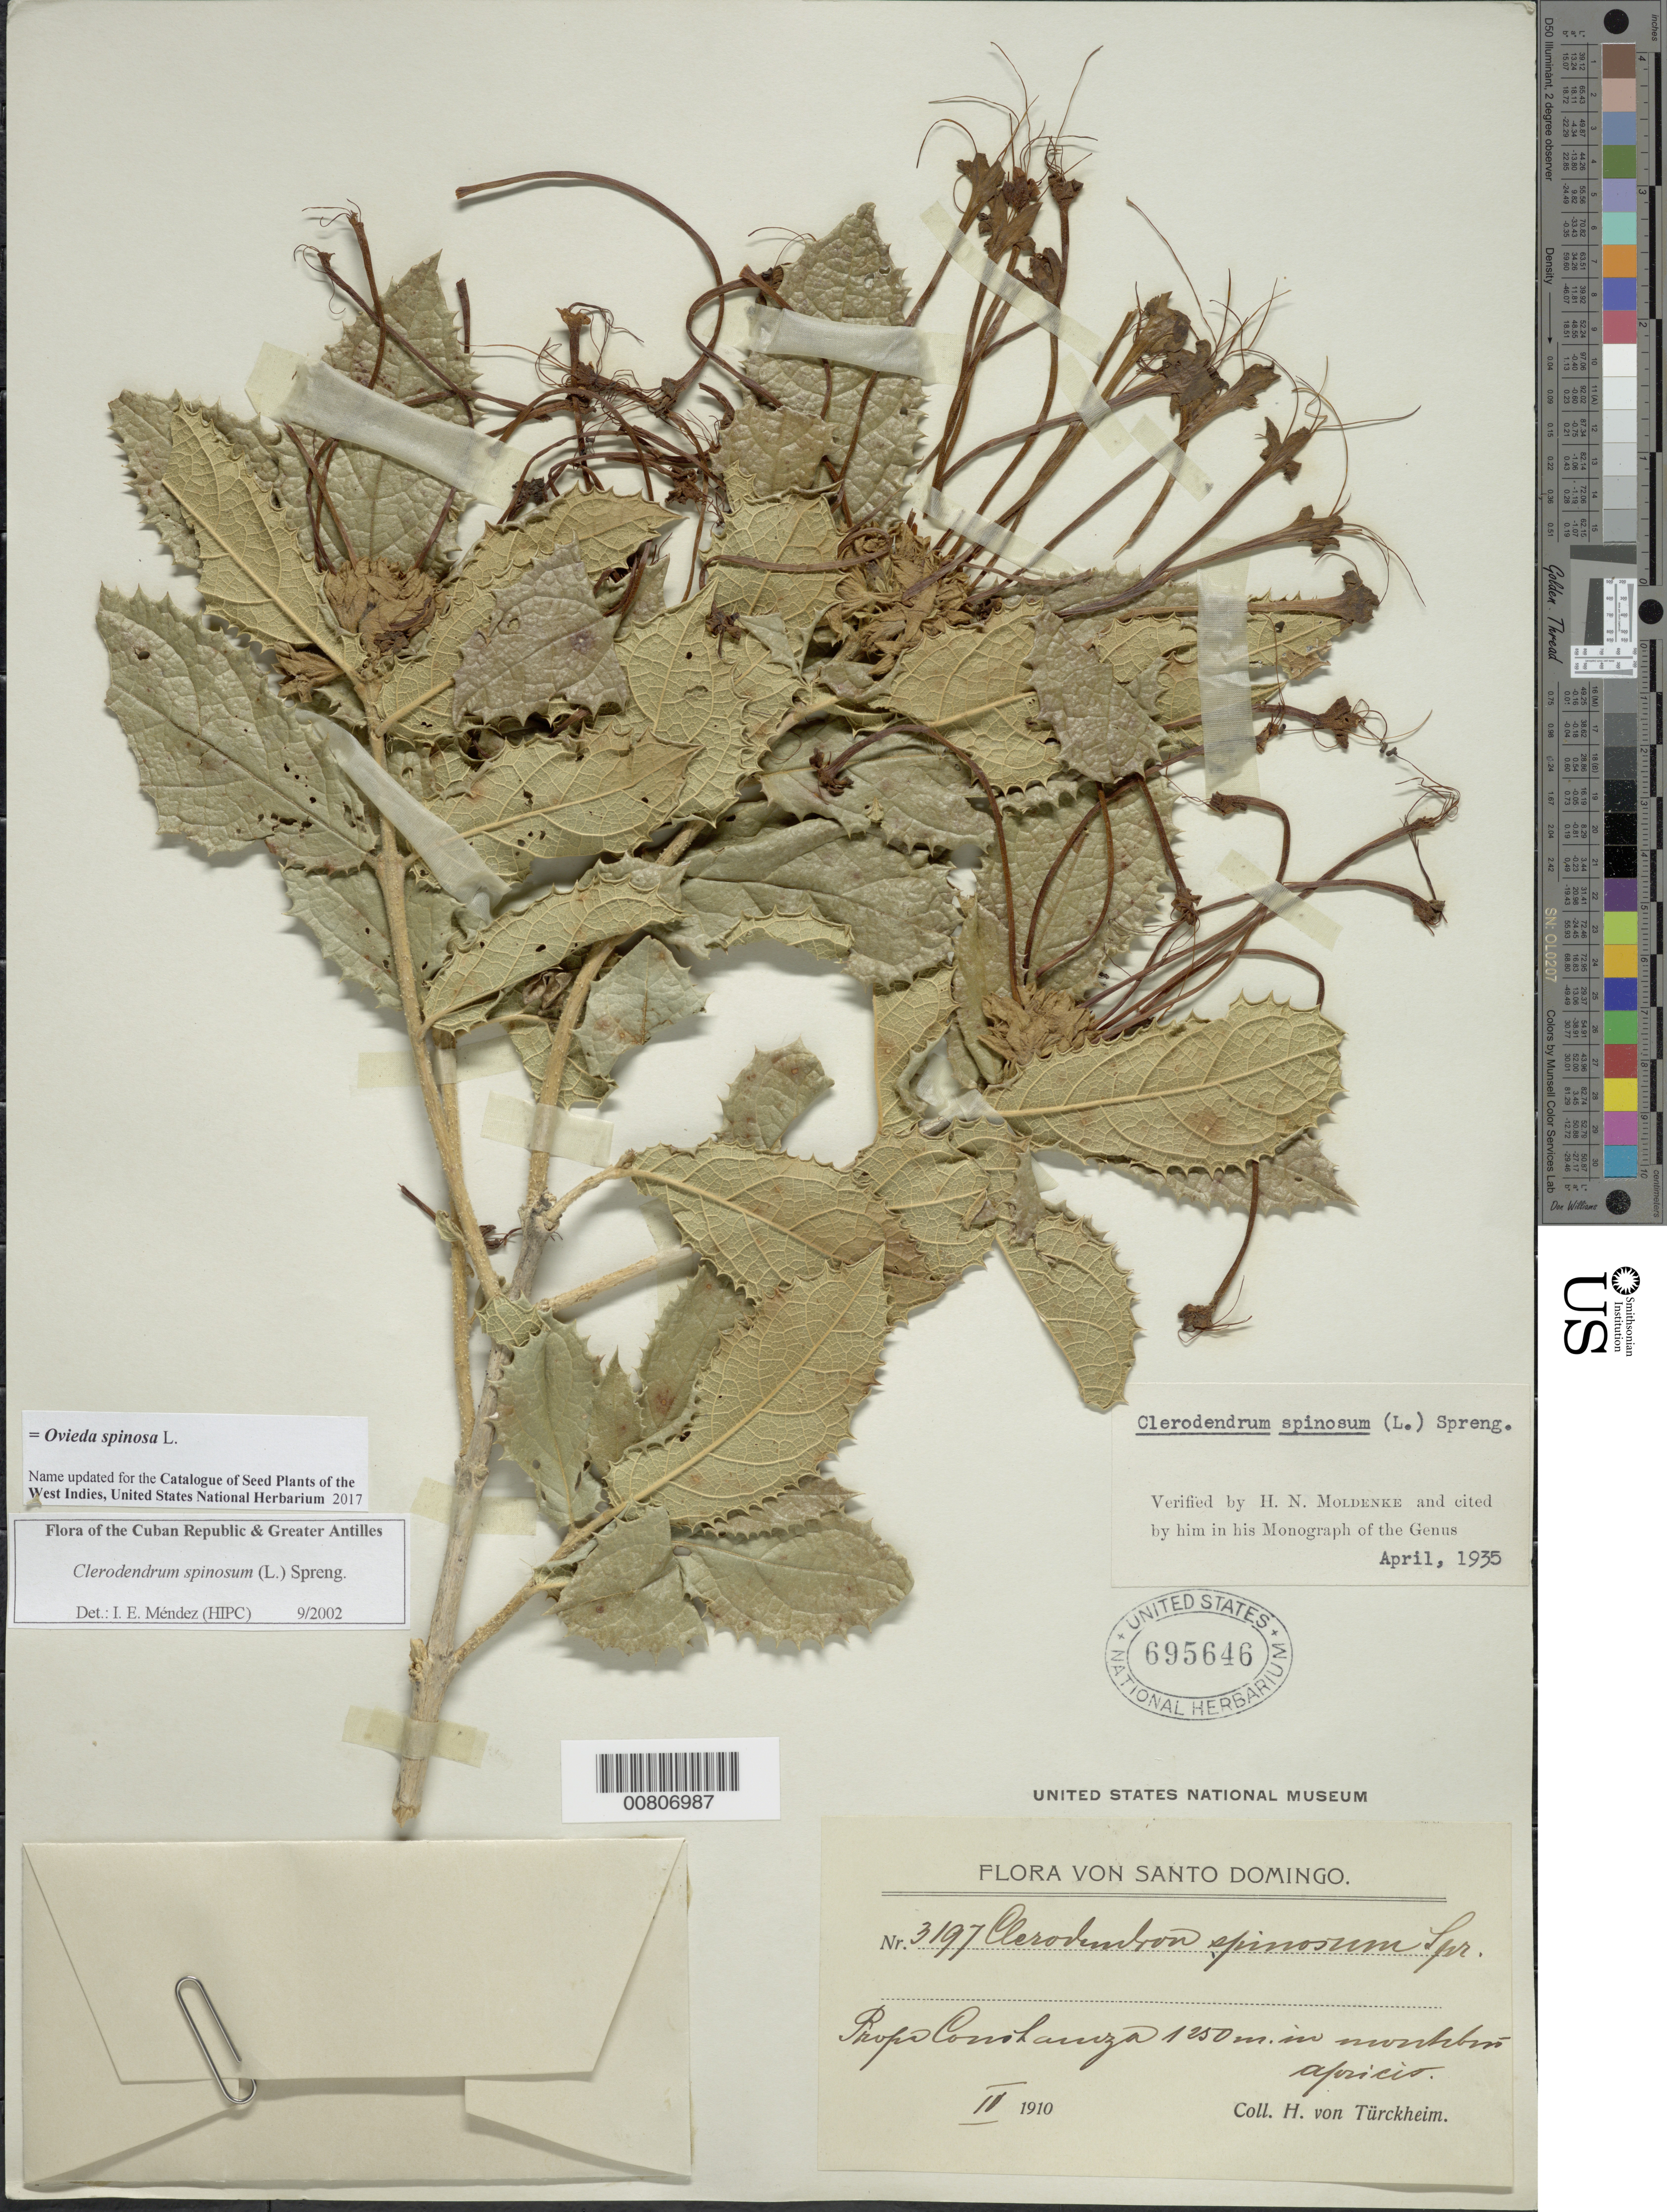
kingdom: Plantae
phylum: Tracheophyta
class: Magnoliopsida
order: Lamiales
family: Lamiaceae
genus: Ovieda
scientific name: Ovieda spinosa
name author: Sw.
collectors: H. von Türckheim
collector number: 3197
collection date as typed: Jun 1910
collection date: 1910-06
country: Dominican Republic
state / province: La Vega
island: Hispaniola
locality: Constanza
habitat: In montibus apricio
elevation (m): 1250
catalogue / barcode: US 695646